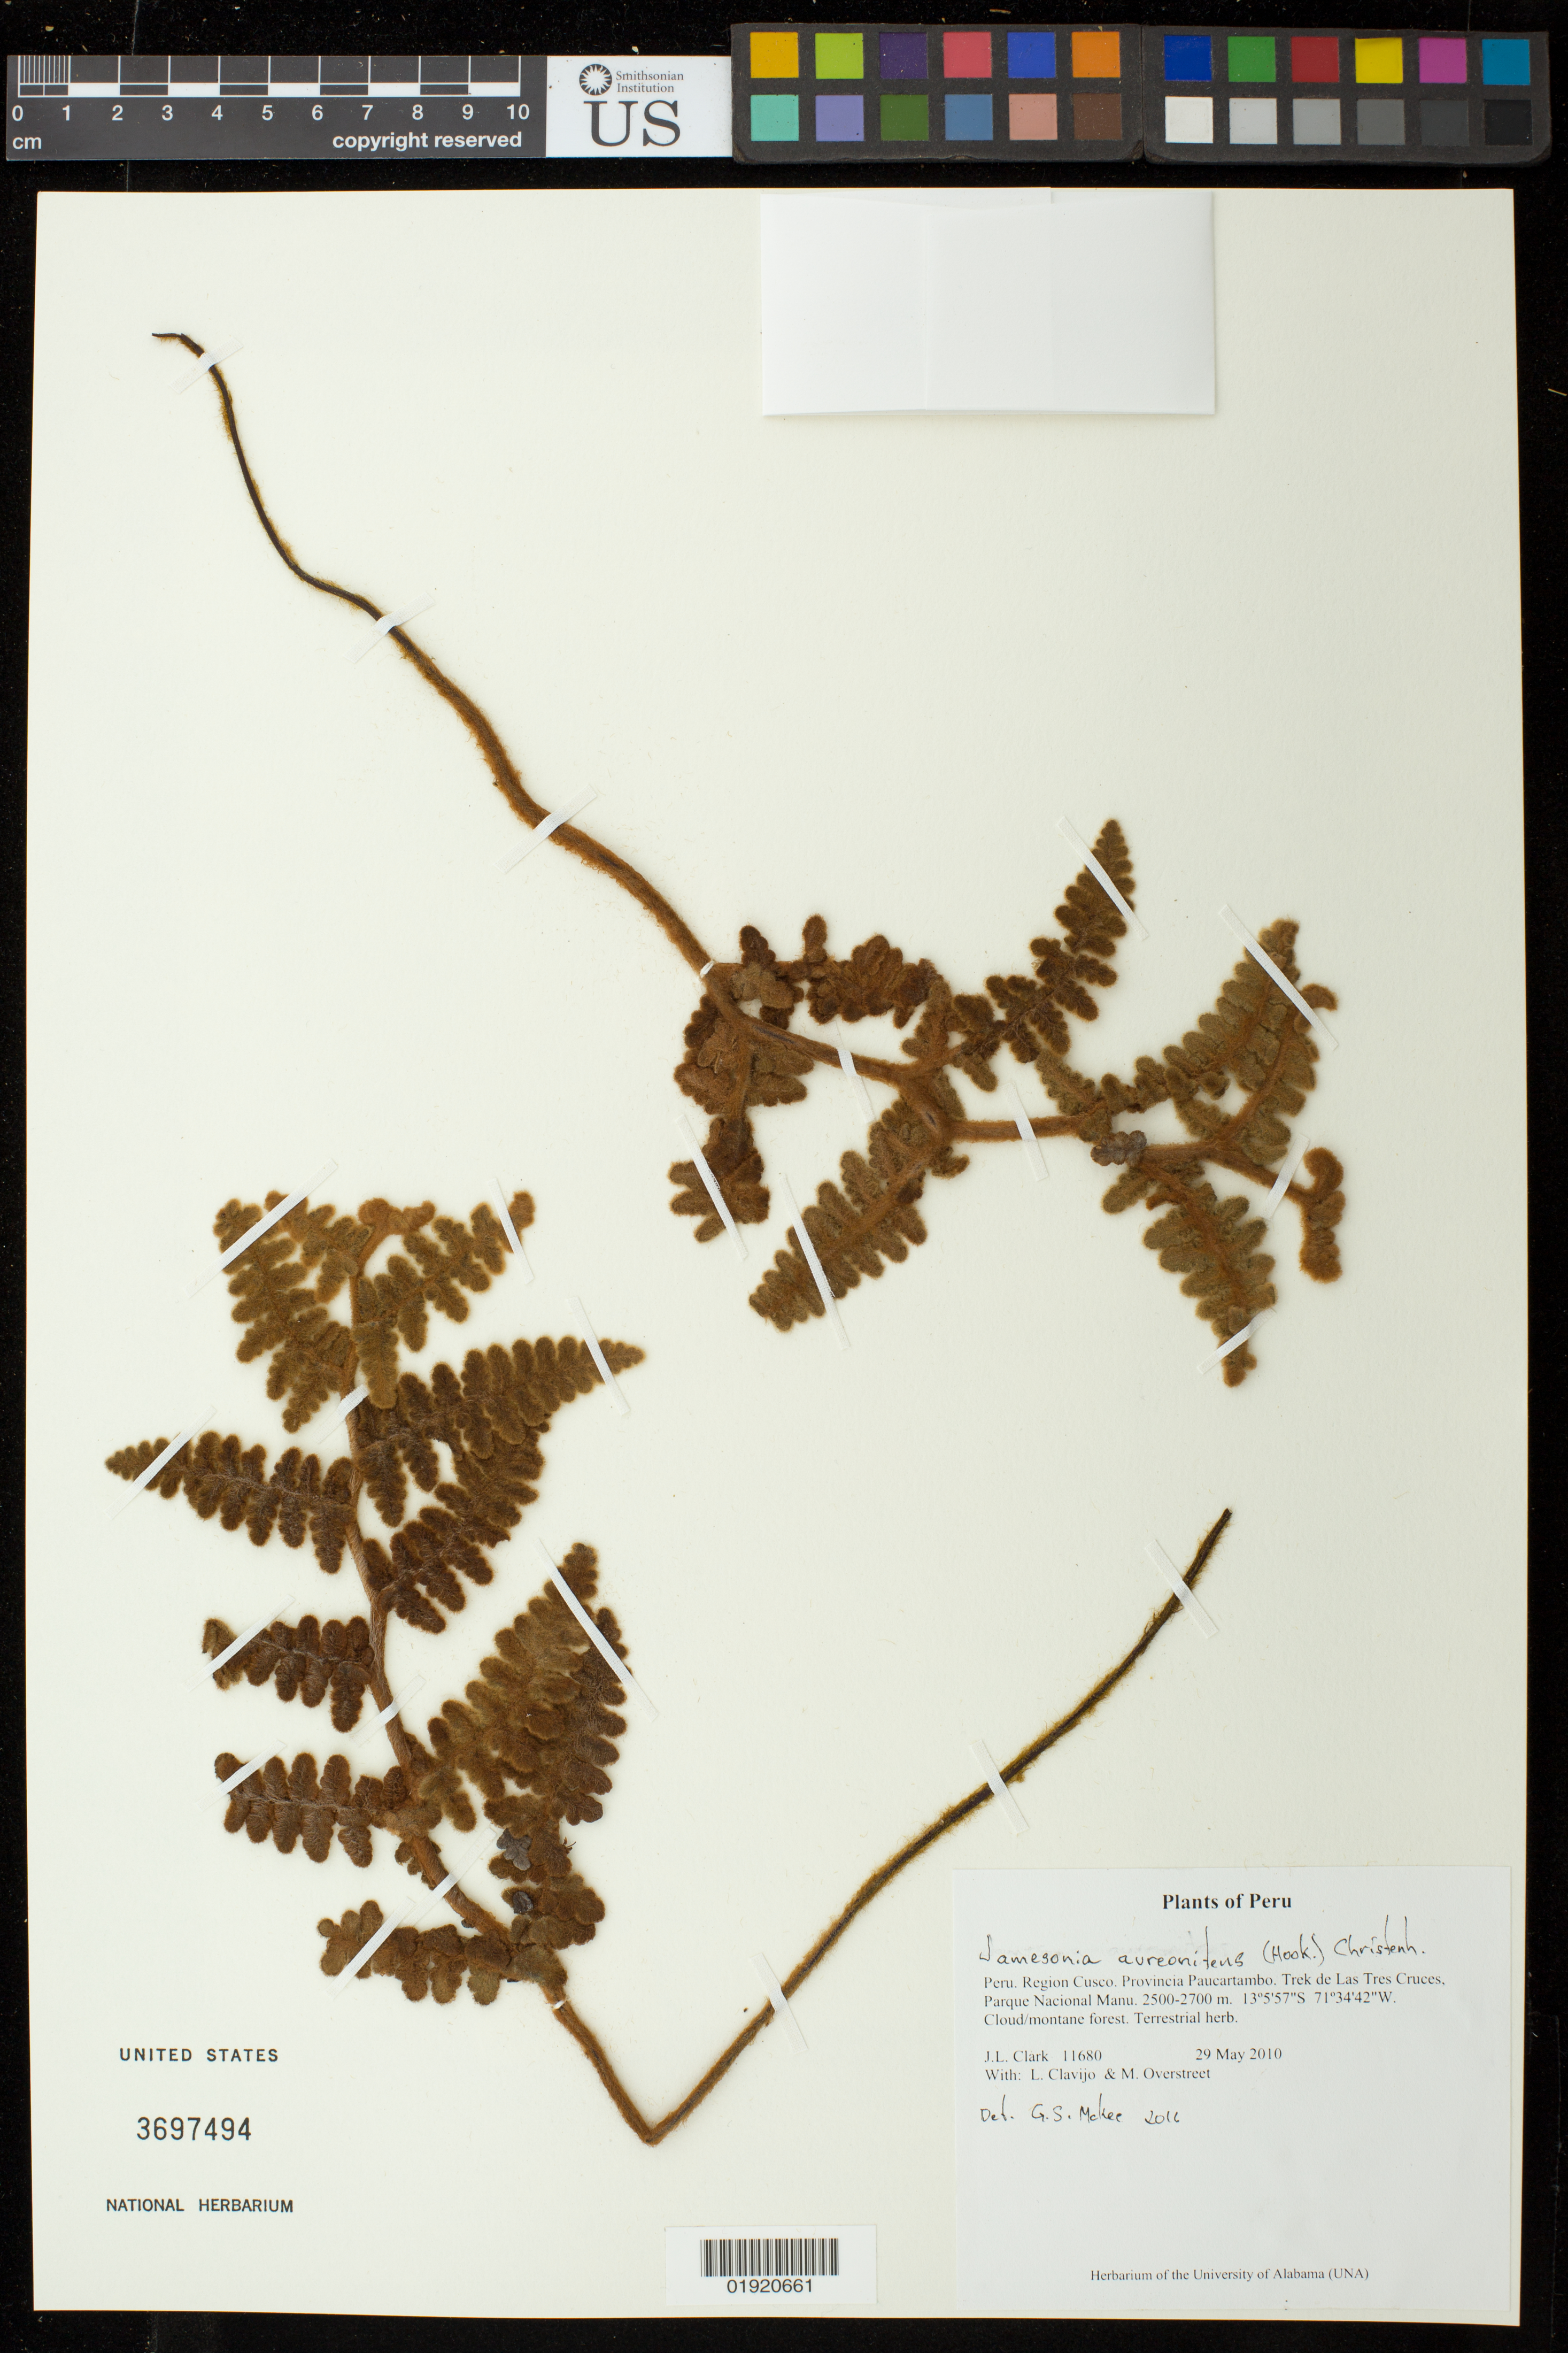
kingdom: Plantae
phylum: Tracheophyta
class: Polypodiopsida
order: Polypodiales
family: Pteridaceae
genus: Jamesonia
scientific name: Jamesonia aureonitens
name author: (Hook.) Christenh.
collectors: J. L. Clark, L. Clavijo & M. Overstreet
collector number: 11680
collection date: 2010-05-29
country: Peru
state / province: Cusco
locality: Peru. Region Cusco. Provincia Paucartambo. Trek de Las Tres Cruces, Parque Nacional Manu.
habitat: Cloud/montane forest.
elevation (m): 2500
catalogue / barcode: US 3697494